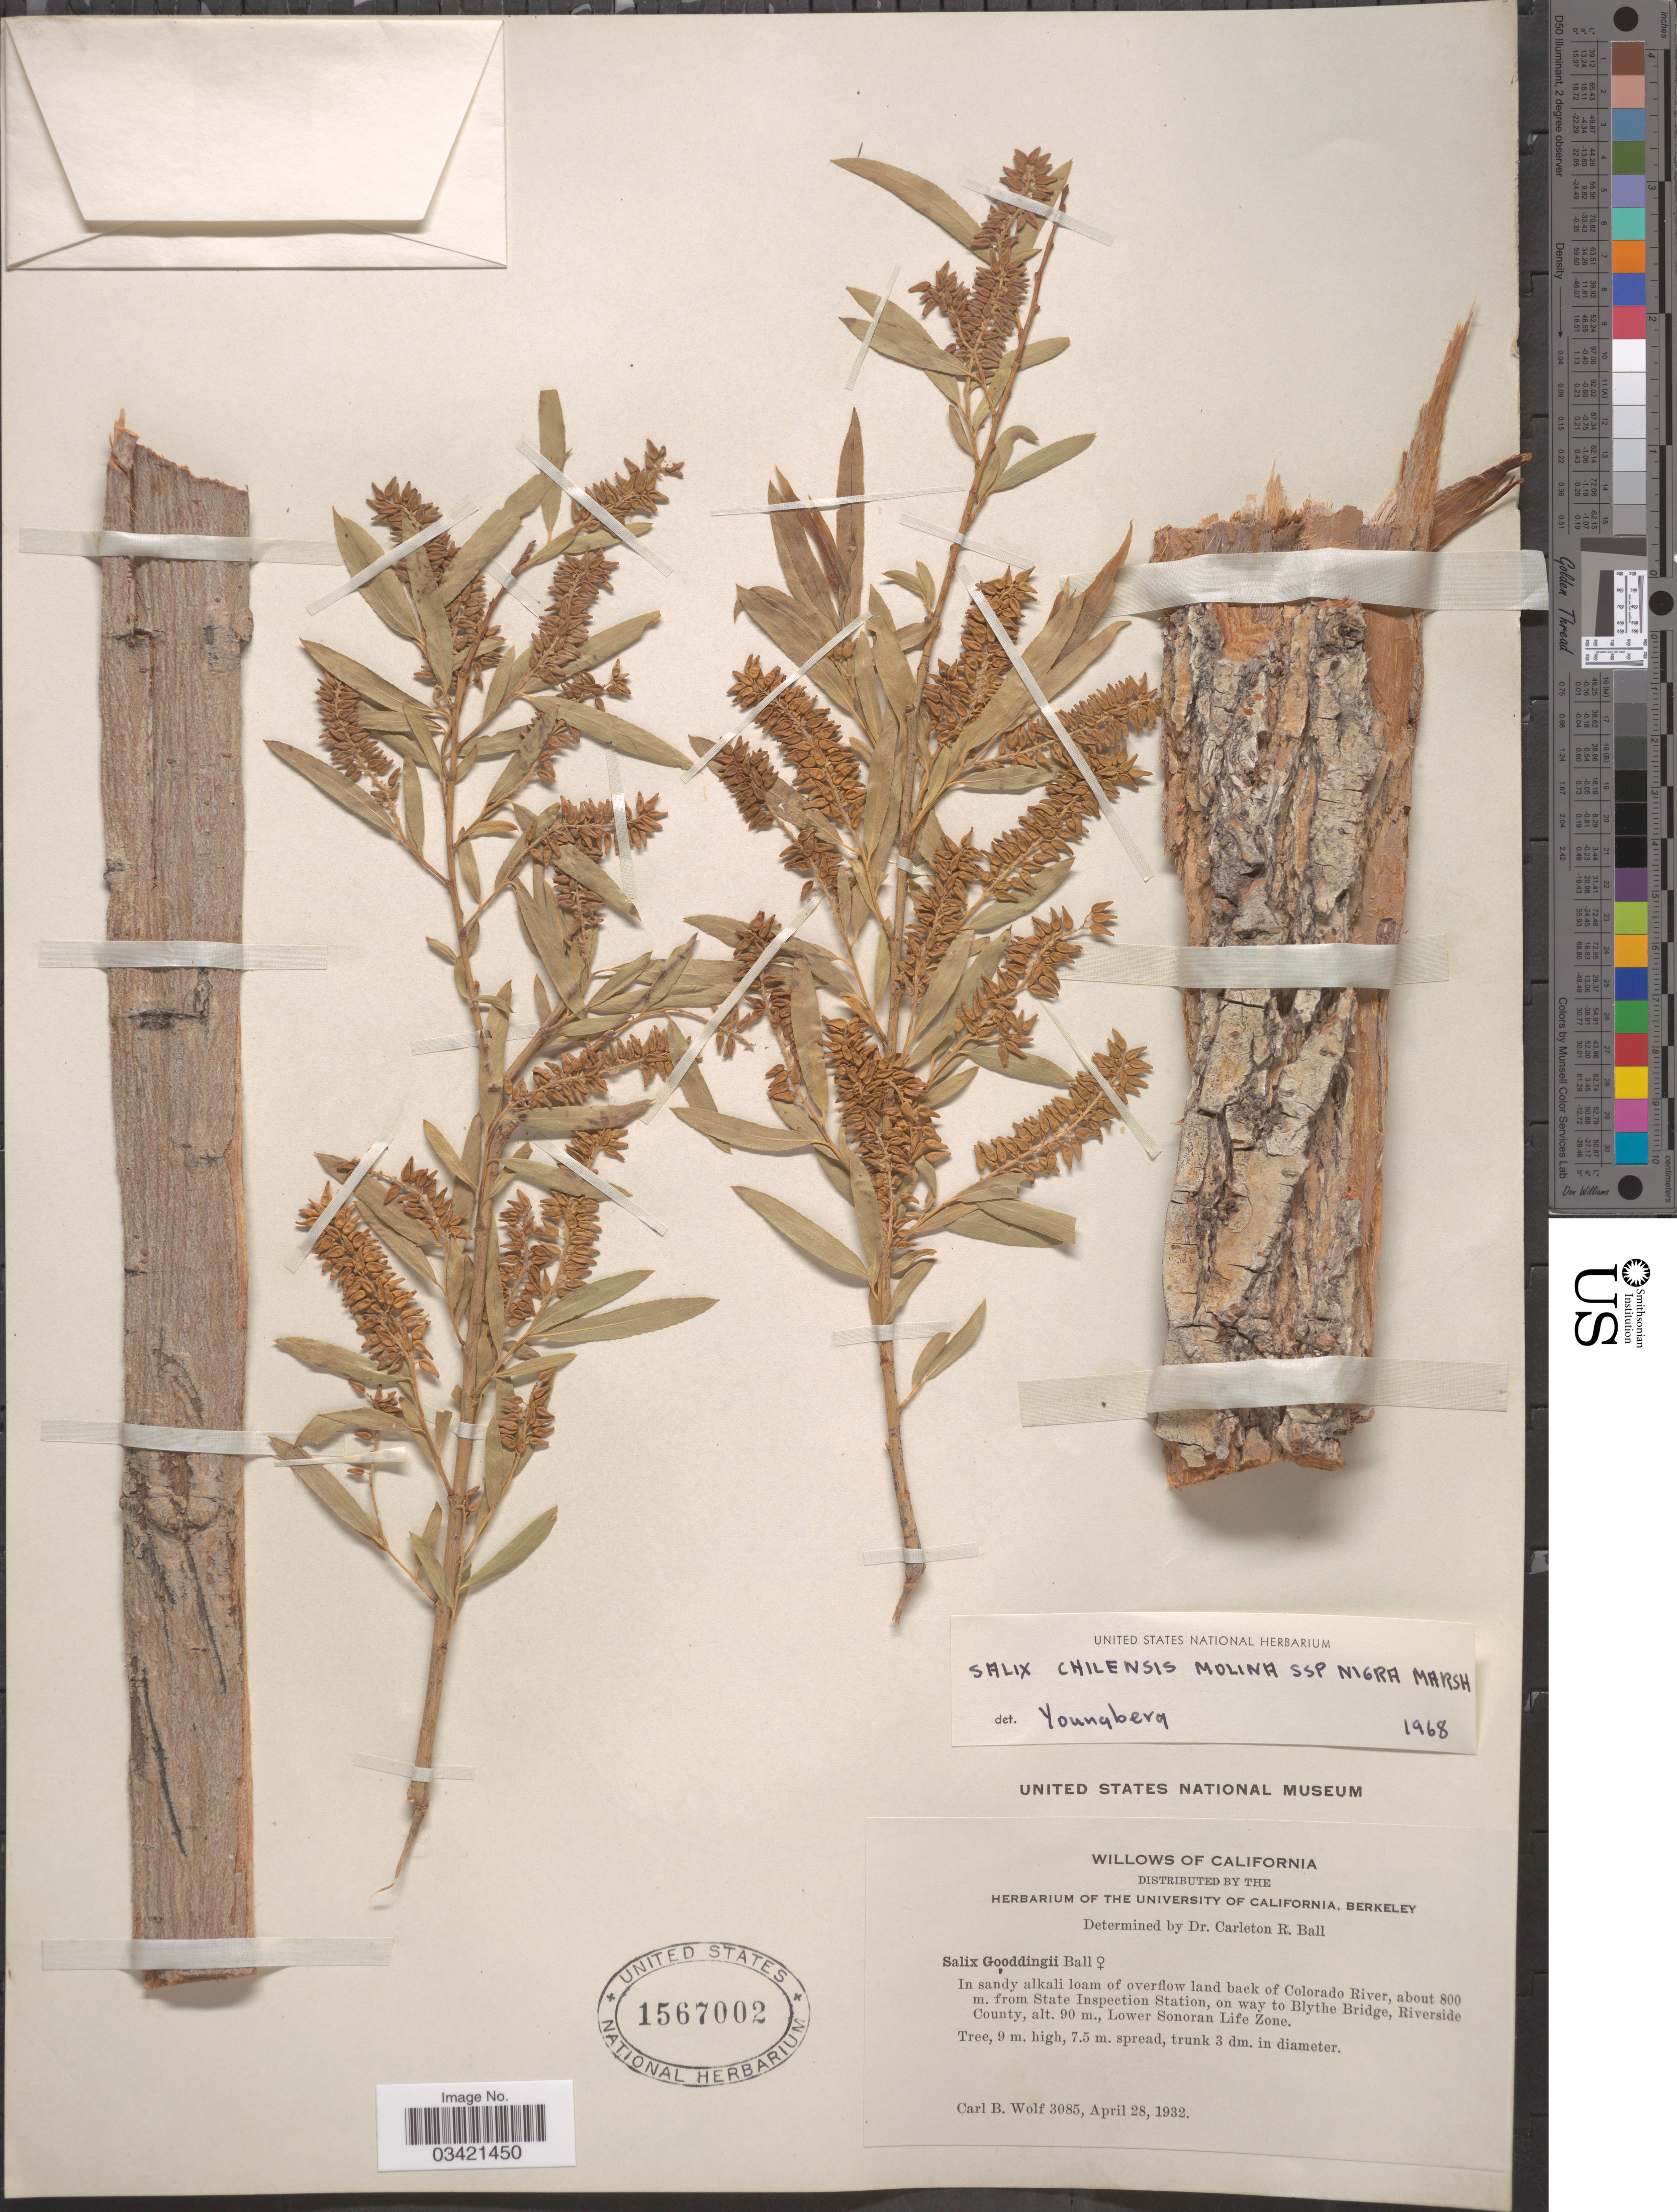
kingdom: Plantae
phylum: Tracheophyta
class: Magnoliopsida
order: Malpighiales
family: Salicaceae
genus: Salix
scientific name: Salix gooddingii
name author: C.R. Ball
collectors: C. B. Wolf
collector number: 3085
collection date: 1932-04-28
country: United States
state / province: California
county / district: Riverside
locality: In sandy alkali loam of overflow land back of Colorado River, about 800 m. from State Inspection Station, on way to Blythe Bridge, Riverside County. Lower Sonoran Life Zone.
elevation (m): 90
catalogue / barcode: US 1567002